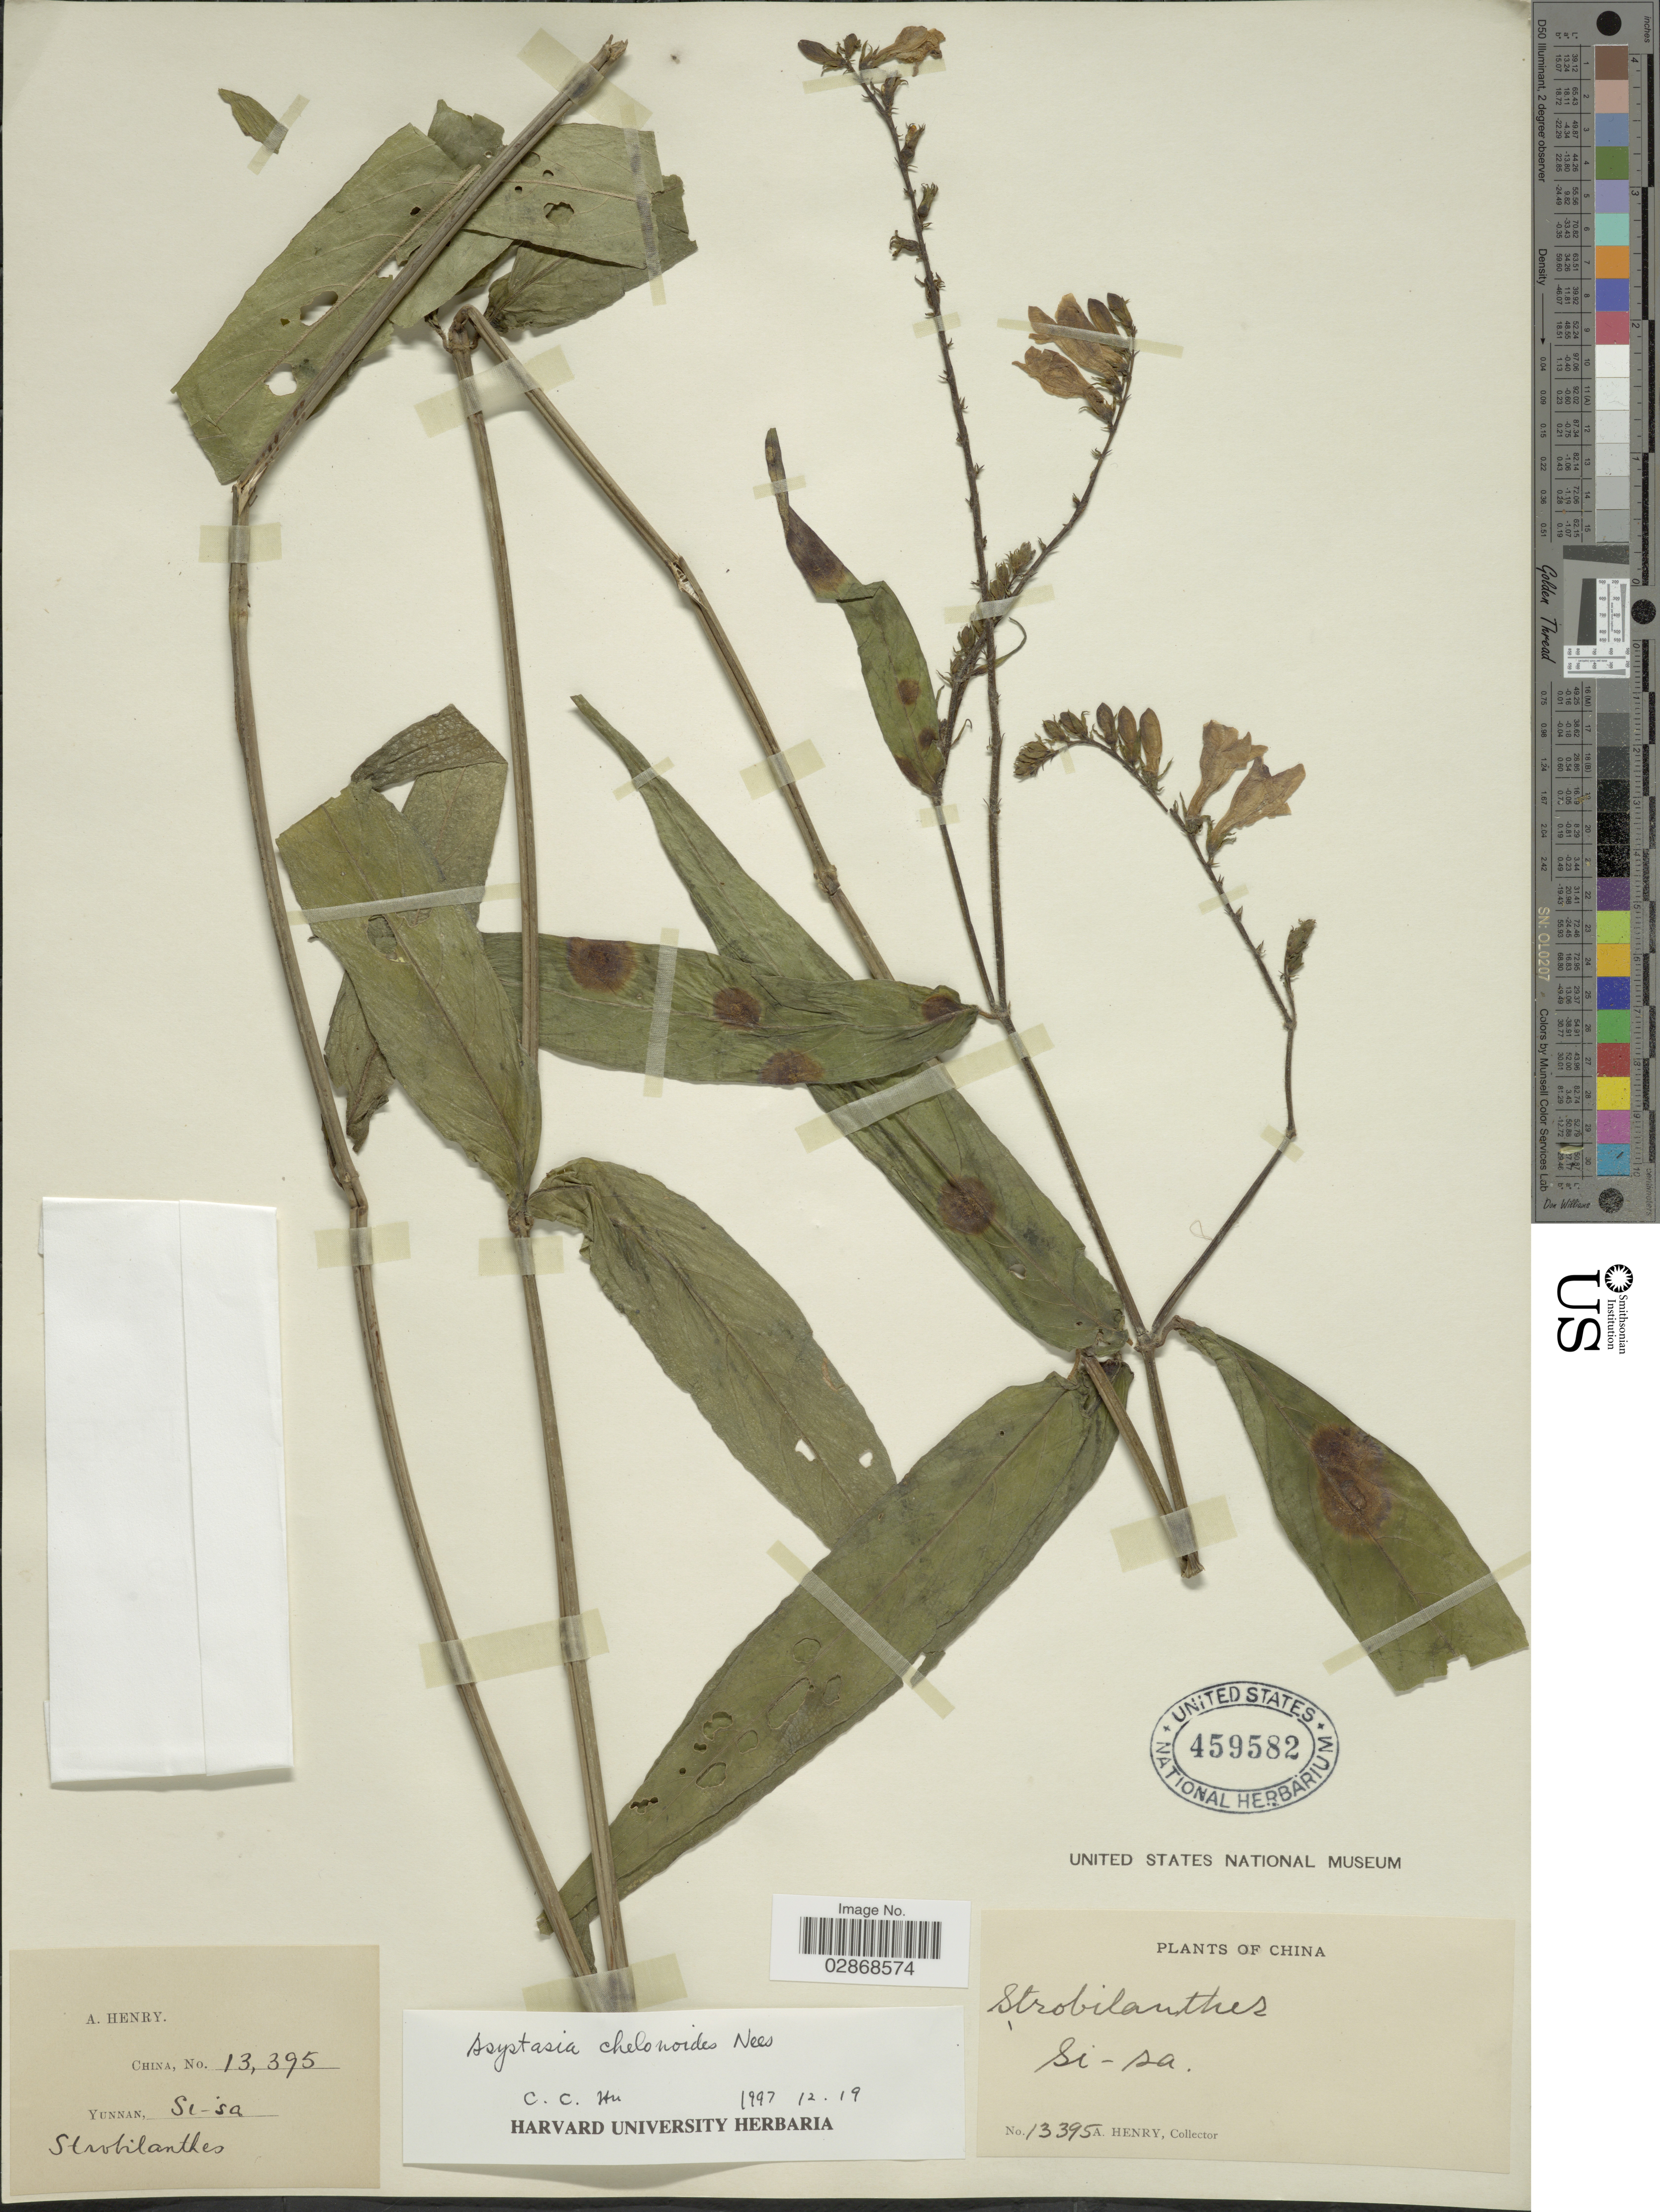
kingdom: Plantae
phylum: Tracheophyta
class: Magnoliopsida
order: Lamiales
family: Acanthaceae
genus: Asystasia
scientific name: Asystasia chelonoides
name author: Nees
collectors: A. Henry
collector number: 13395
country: China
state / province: Yunnan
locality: Si-sa.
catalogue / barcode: US 459582